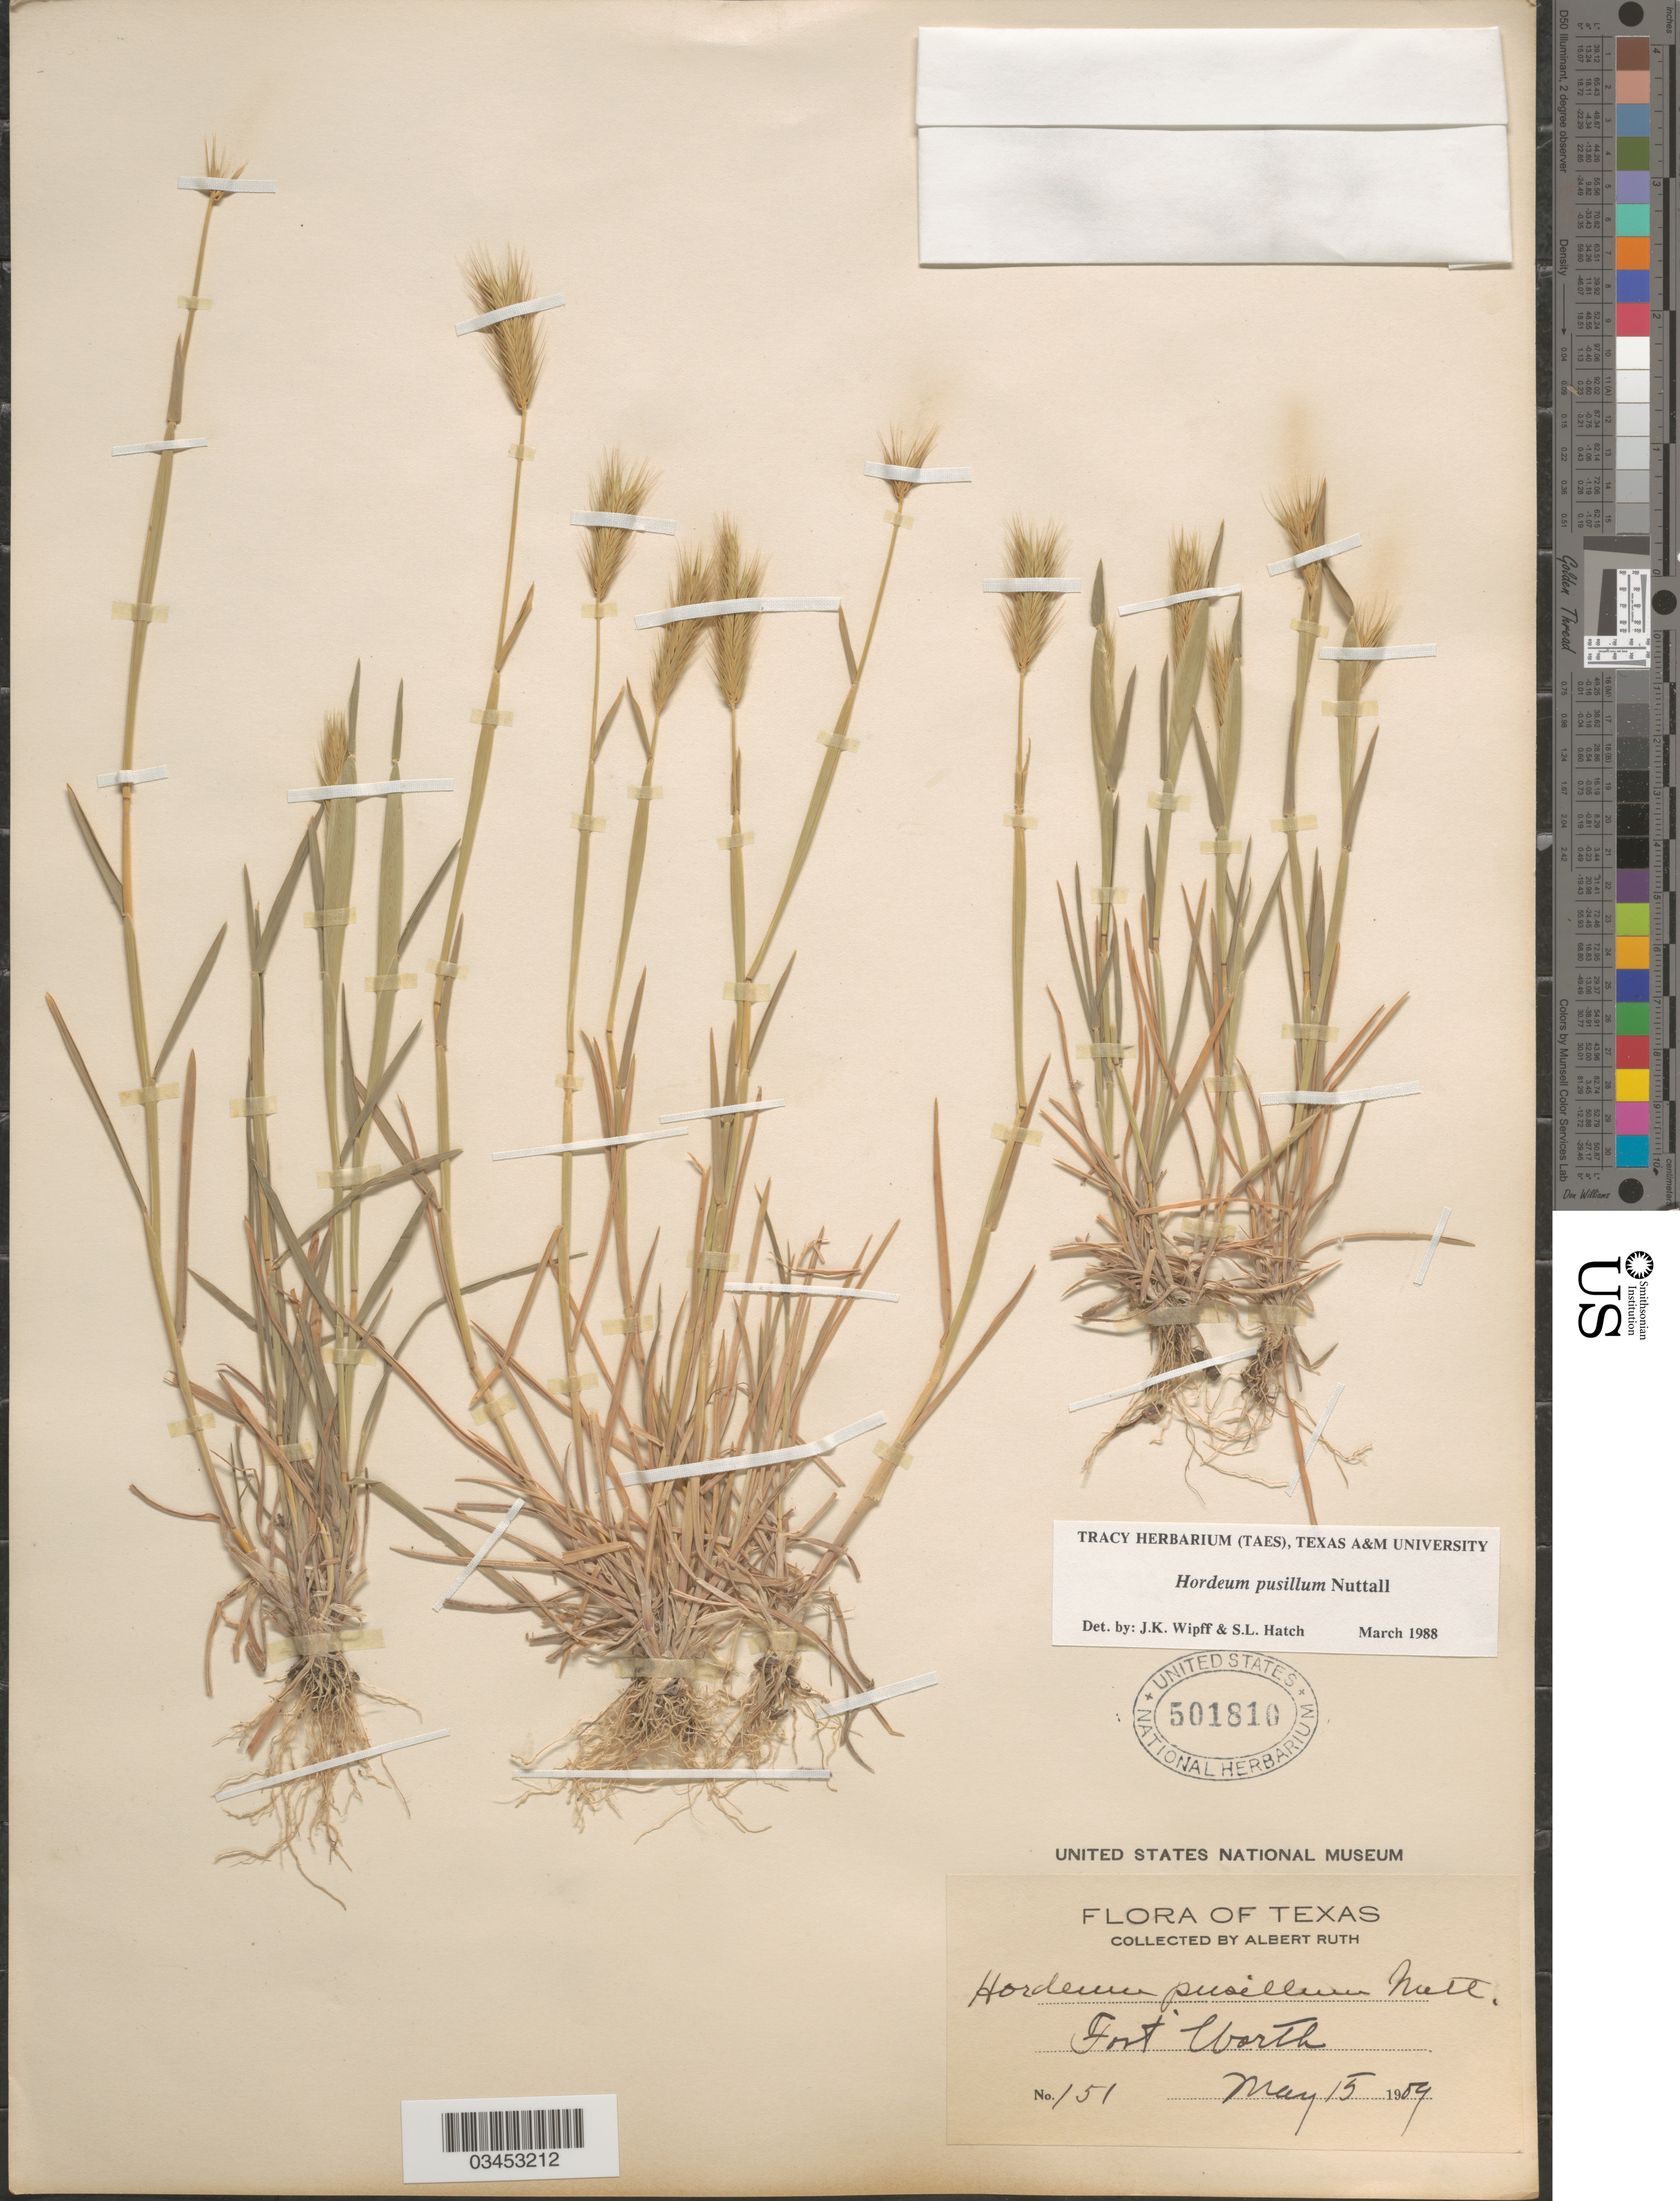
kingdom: Plantae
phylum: Tracheophyta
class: Liliopsida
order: Poales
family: Poaceae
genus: Hordeum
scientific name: Hordeum pusillum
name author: Nutt.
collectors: A. Ruth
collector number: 151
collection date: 1909-05-15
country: United States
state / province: Texas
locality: Fort Worth.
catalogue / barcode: US 501810